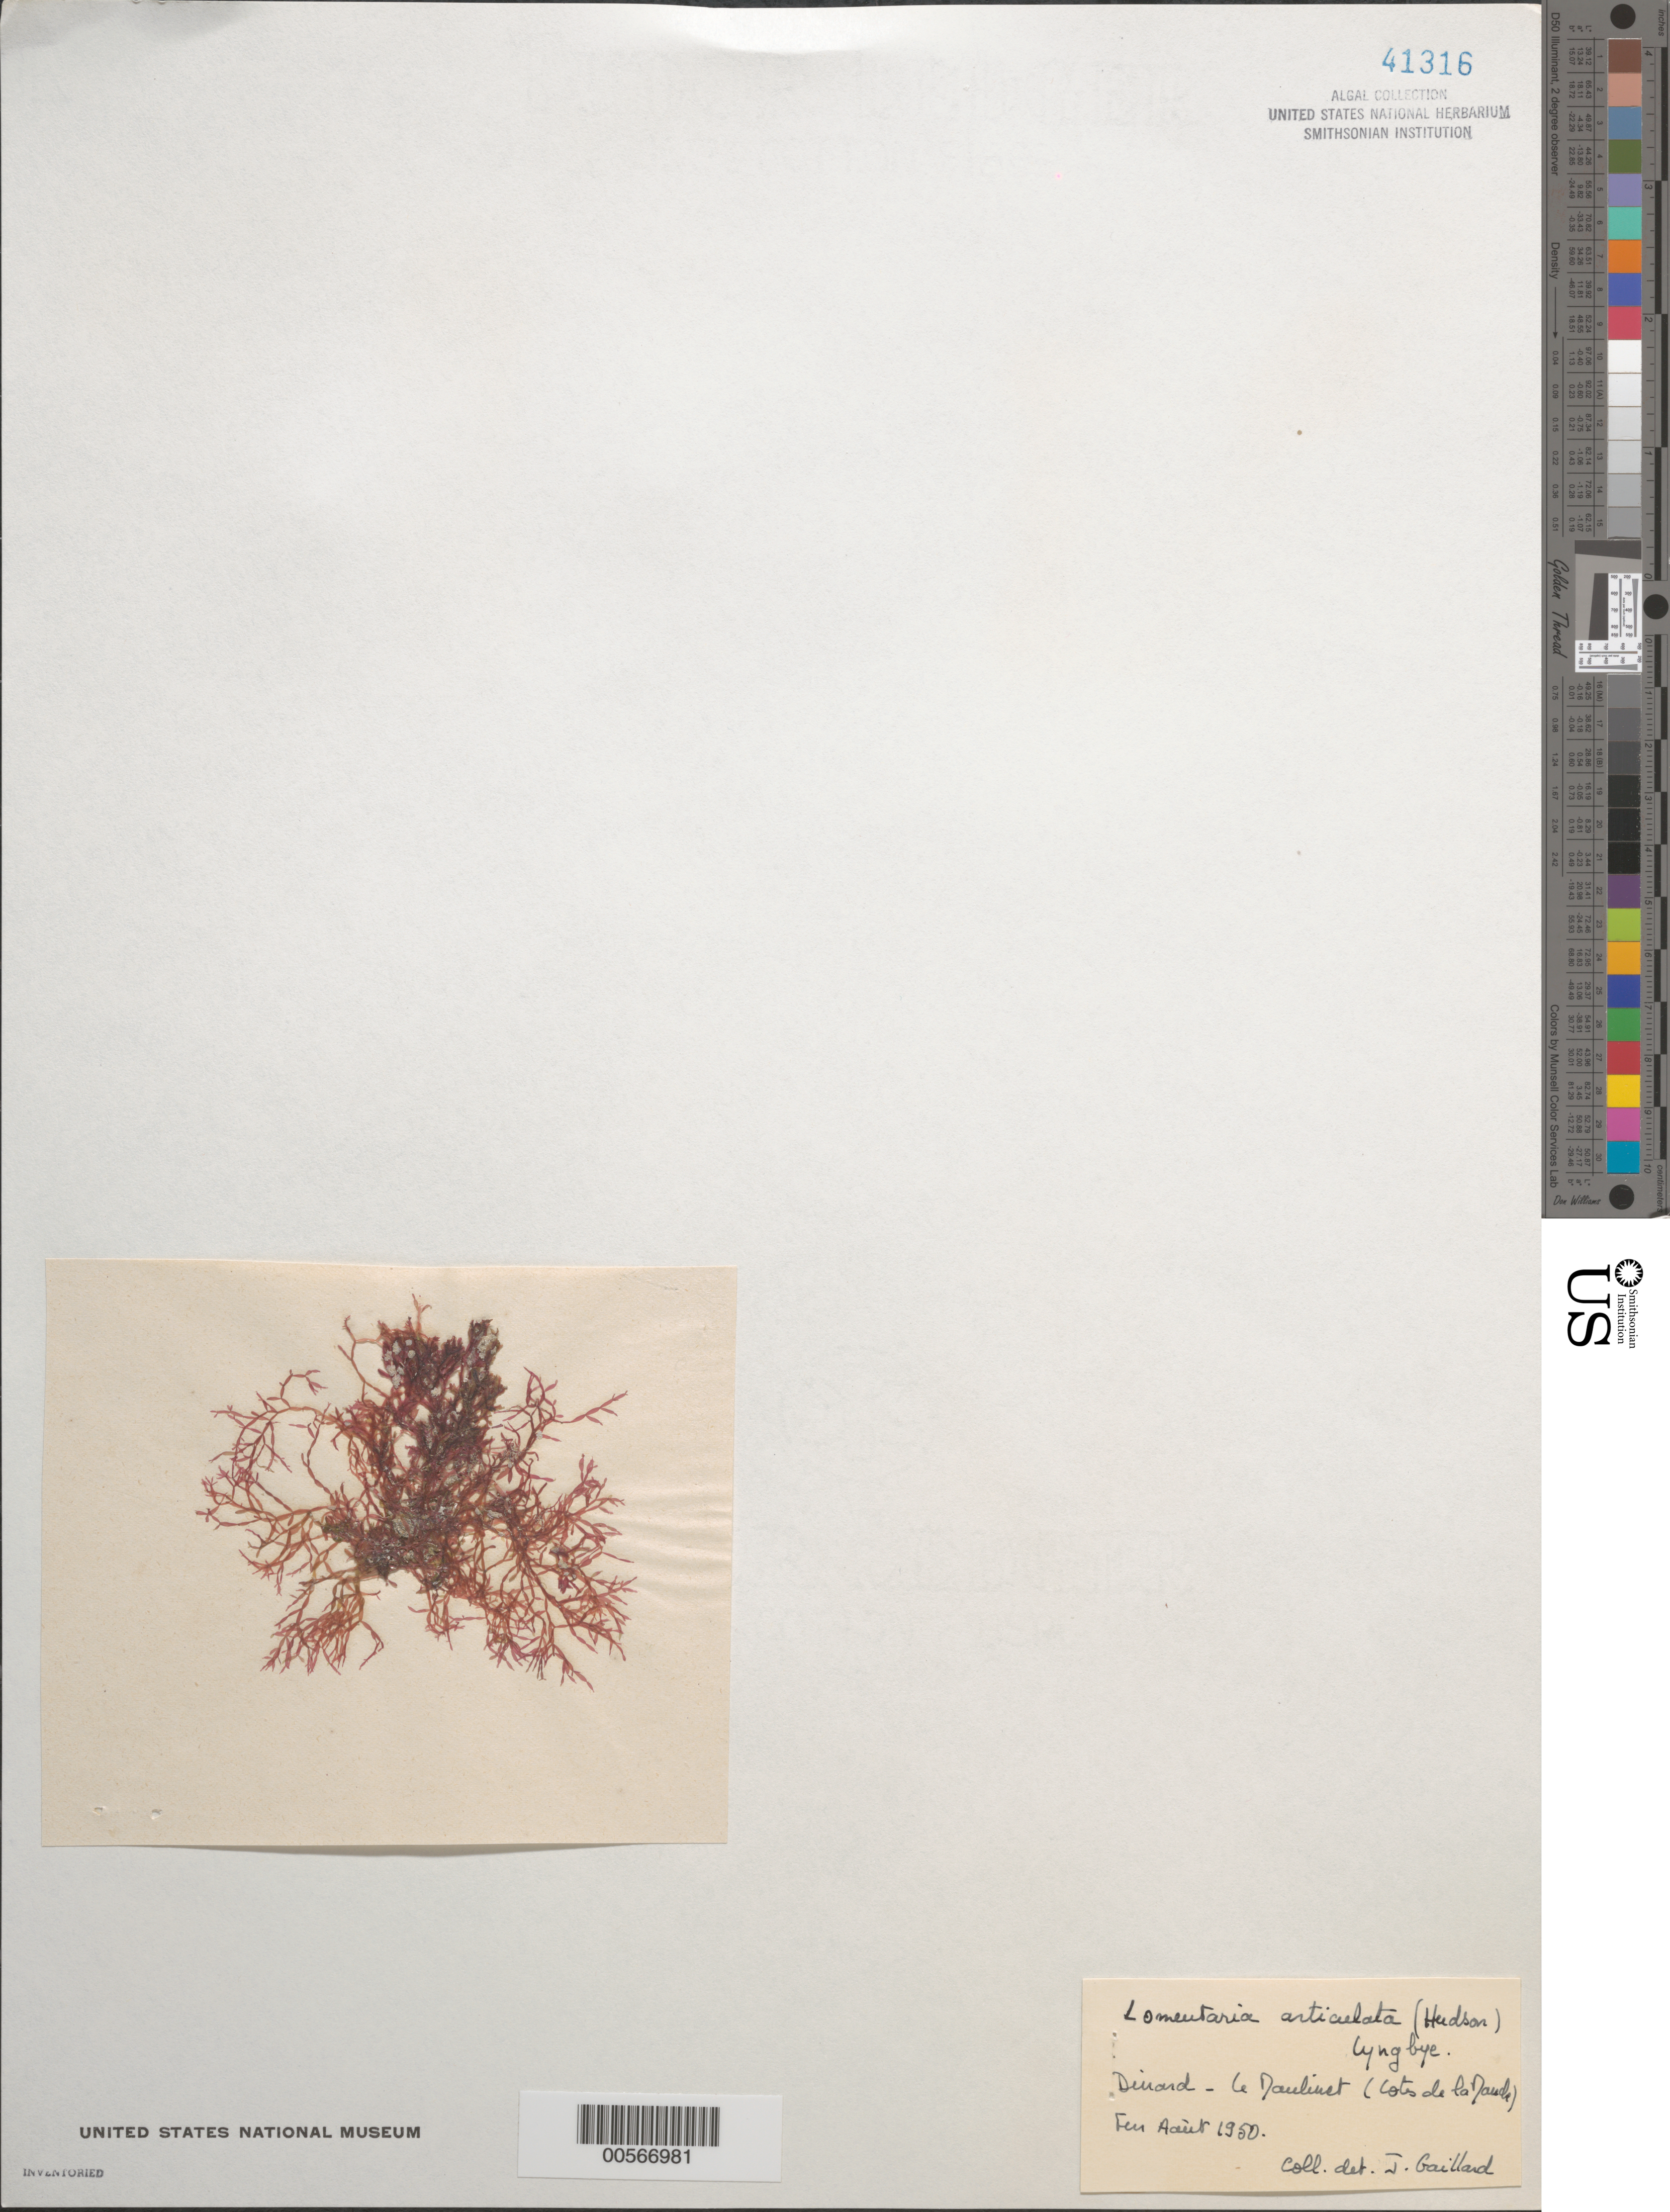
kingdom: Plantae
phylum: Rhodophyta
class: Florideophyceae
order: Rhodymeniales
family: Lomentariaceae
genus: Lomentaria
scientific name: Lomentaria articulata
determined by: Gaillard, J.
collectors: J. Gaillard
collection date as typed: Aug 1950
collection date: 1950-08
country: France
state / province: Bretagne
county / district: Ille-et-Vilaine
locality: Dinard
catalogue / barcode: US 41316